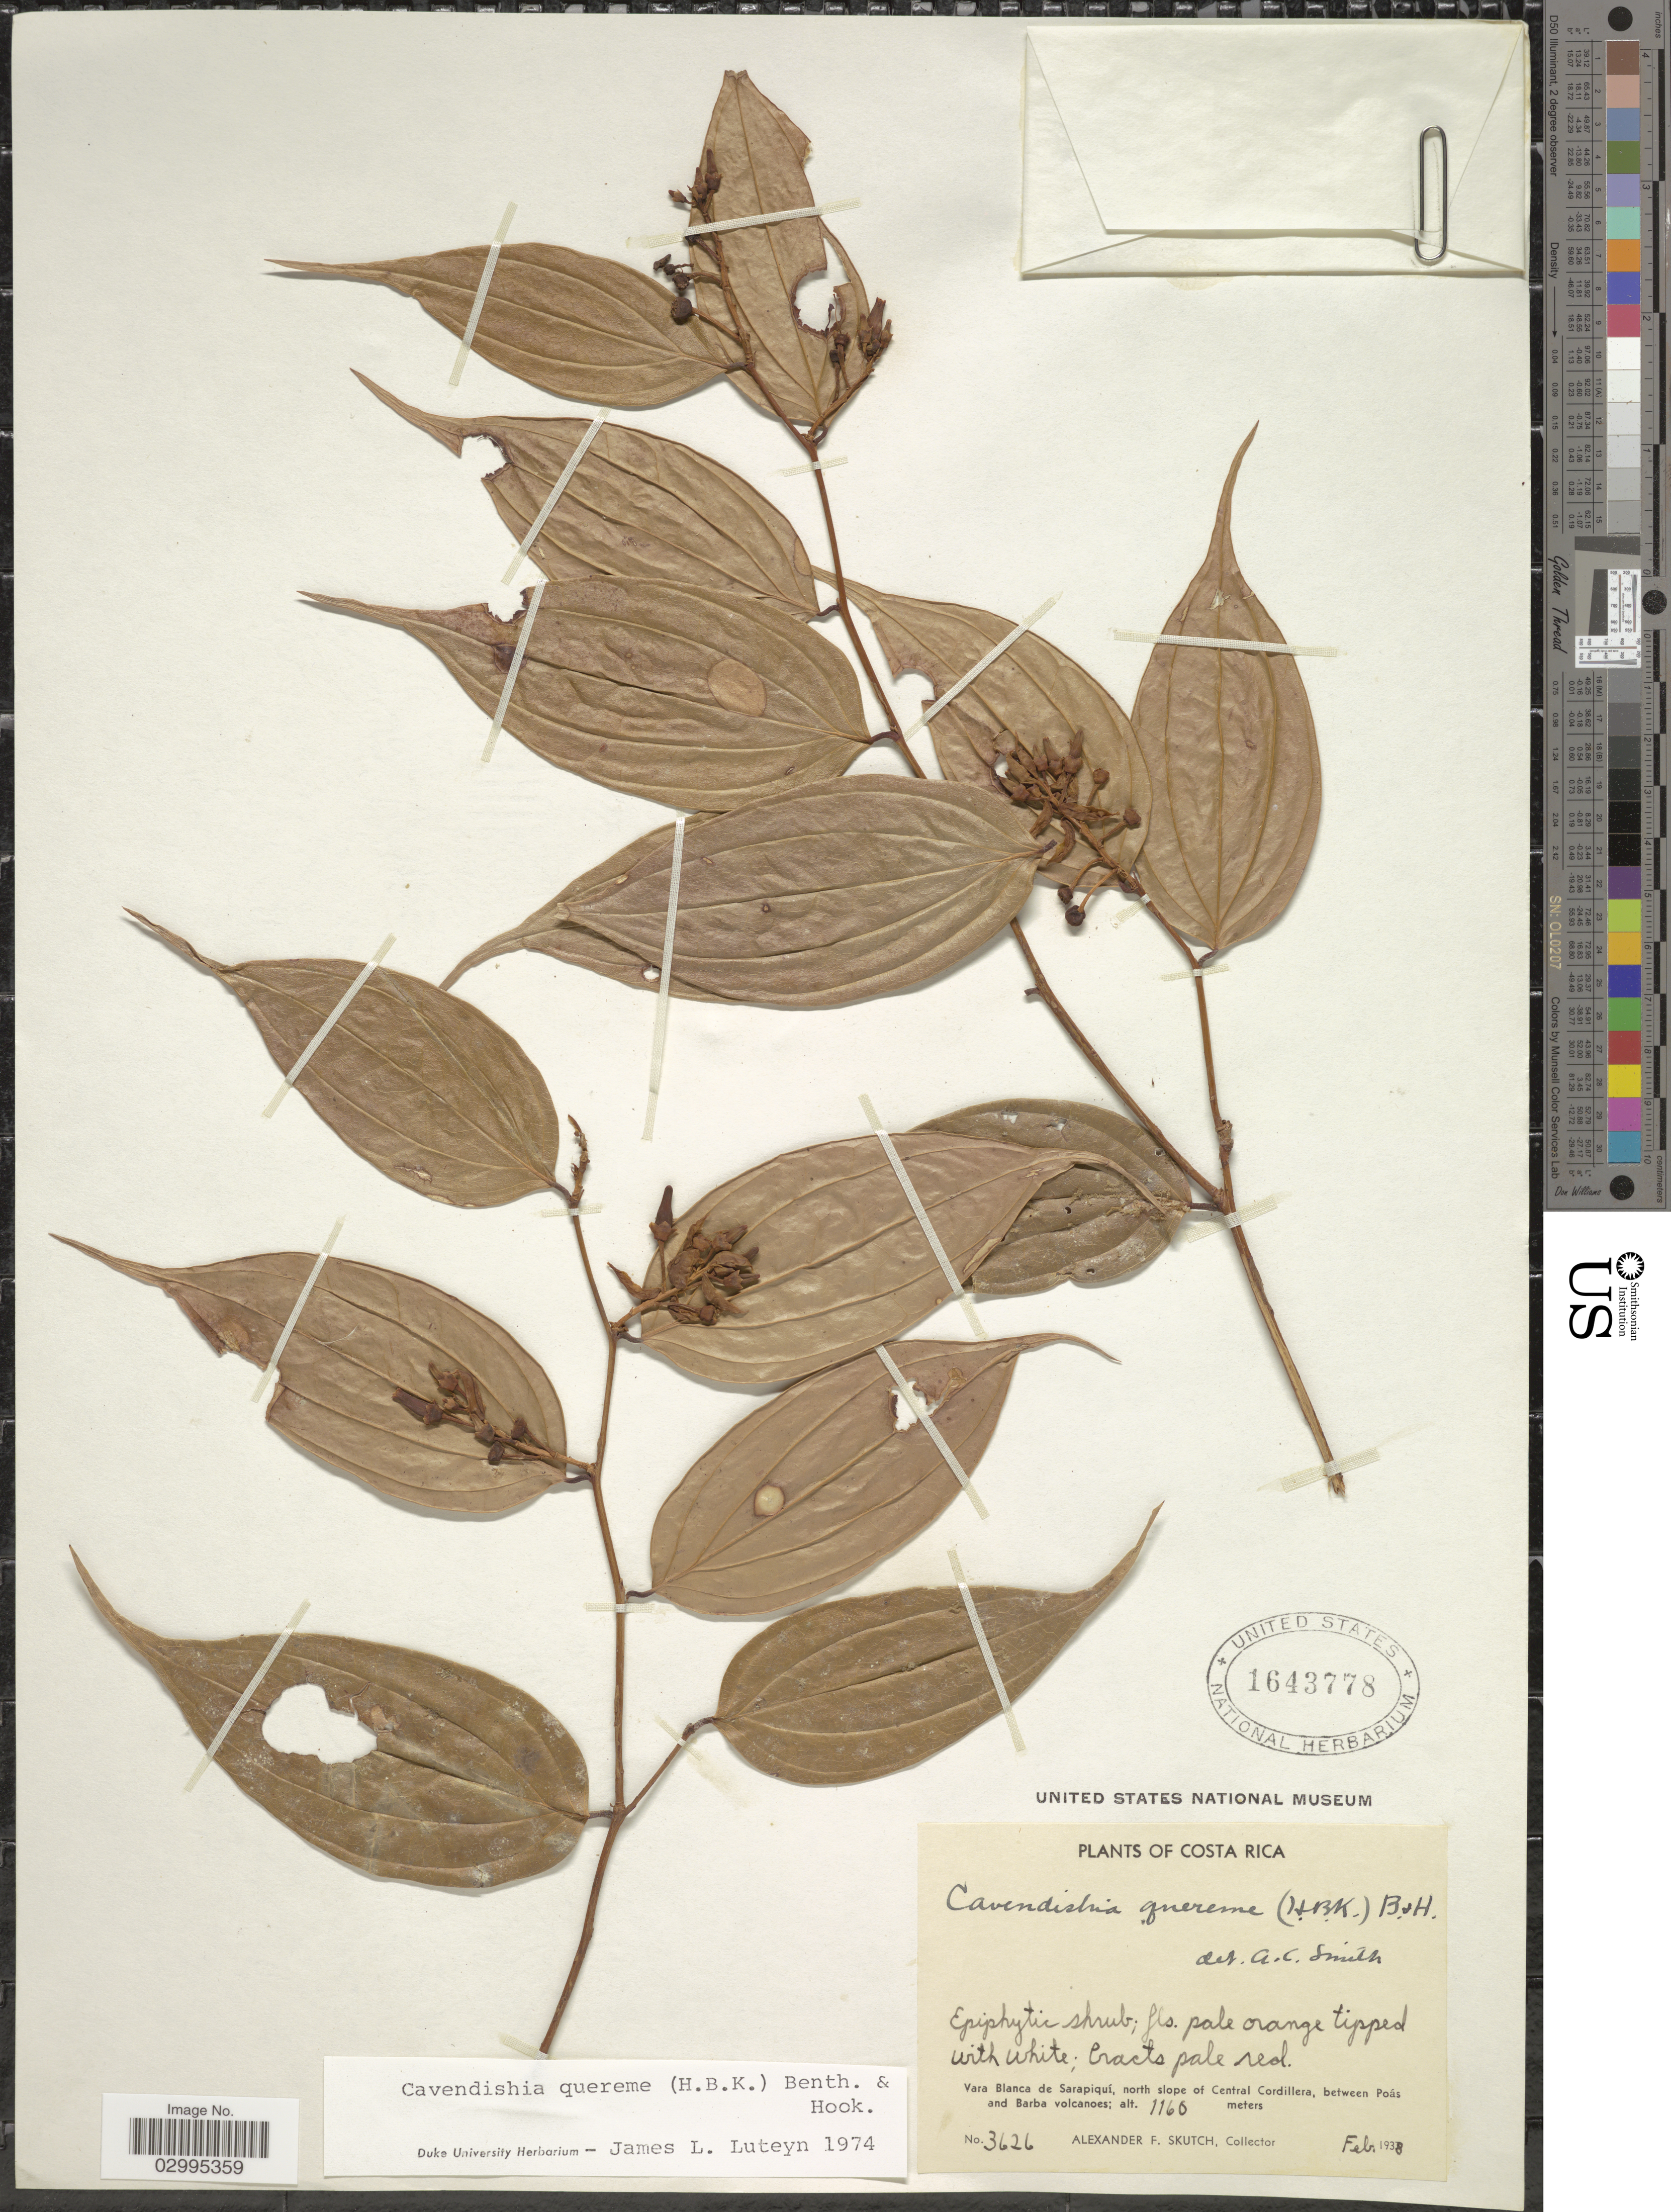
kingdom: Plantae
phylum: Tracheophyta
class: Magnoliopsida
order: Ericales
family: Ericaceae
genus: Cavendishia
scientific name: Cavendishia quereme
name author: (Kunth) Benth. & Hook. f.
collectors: A. F. Skutch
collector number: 3626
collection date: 1938-02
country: Costa Rica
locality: Vara Blanca de Sarapiquí, north slope of Central Cordillera, between Poás and Barba volcanoes.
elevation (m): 1160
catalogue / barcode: US 1643778